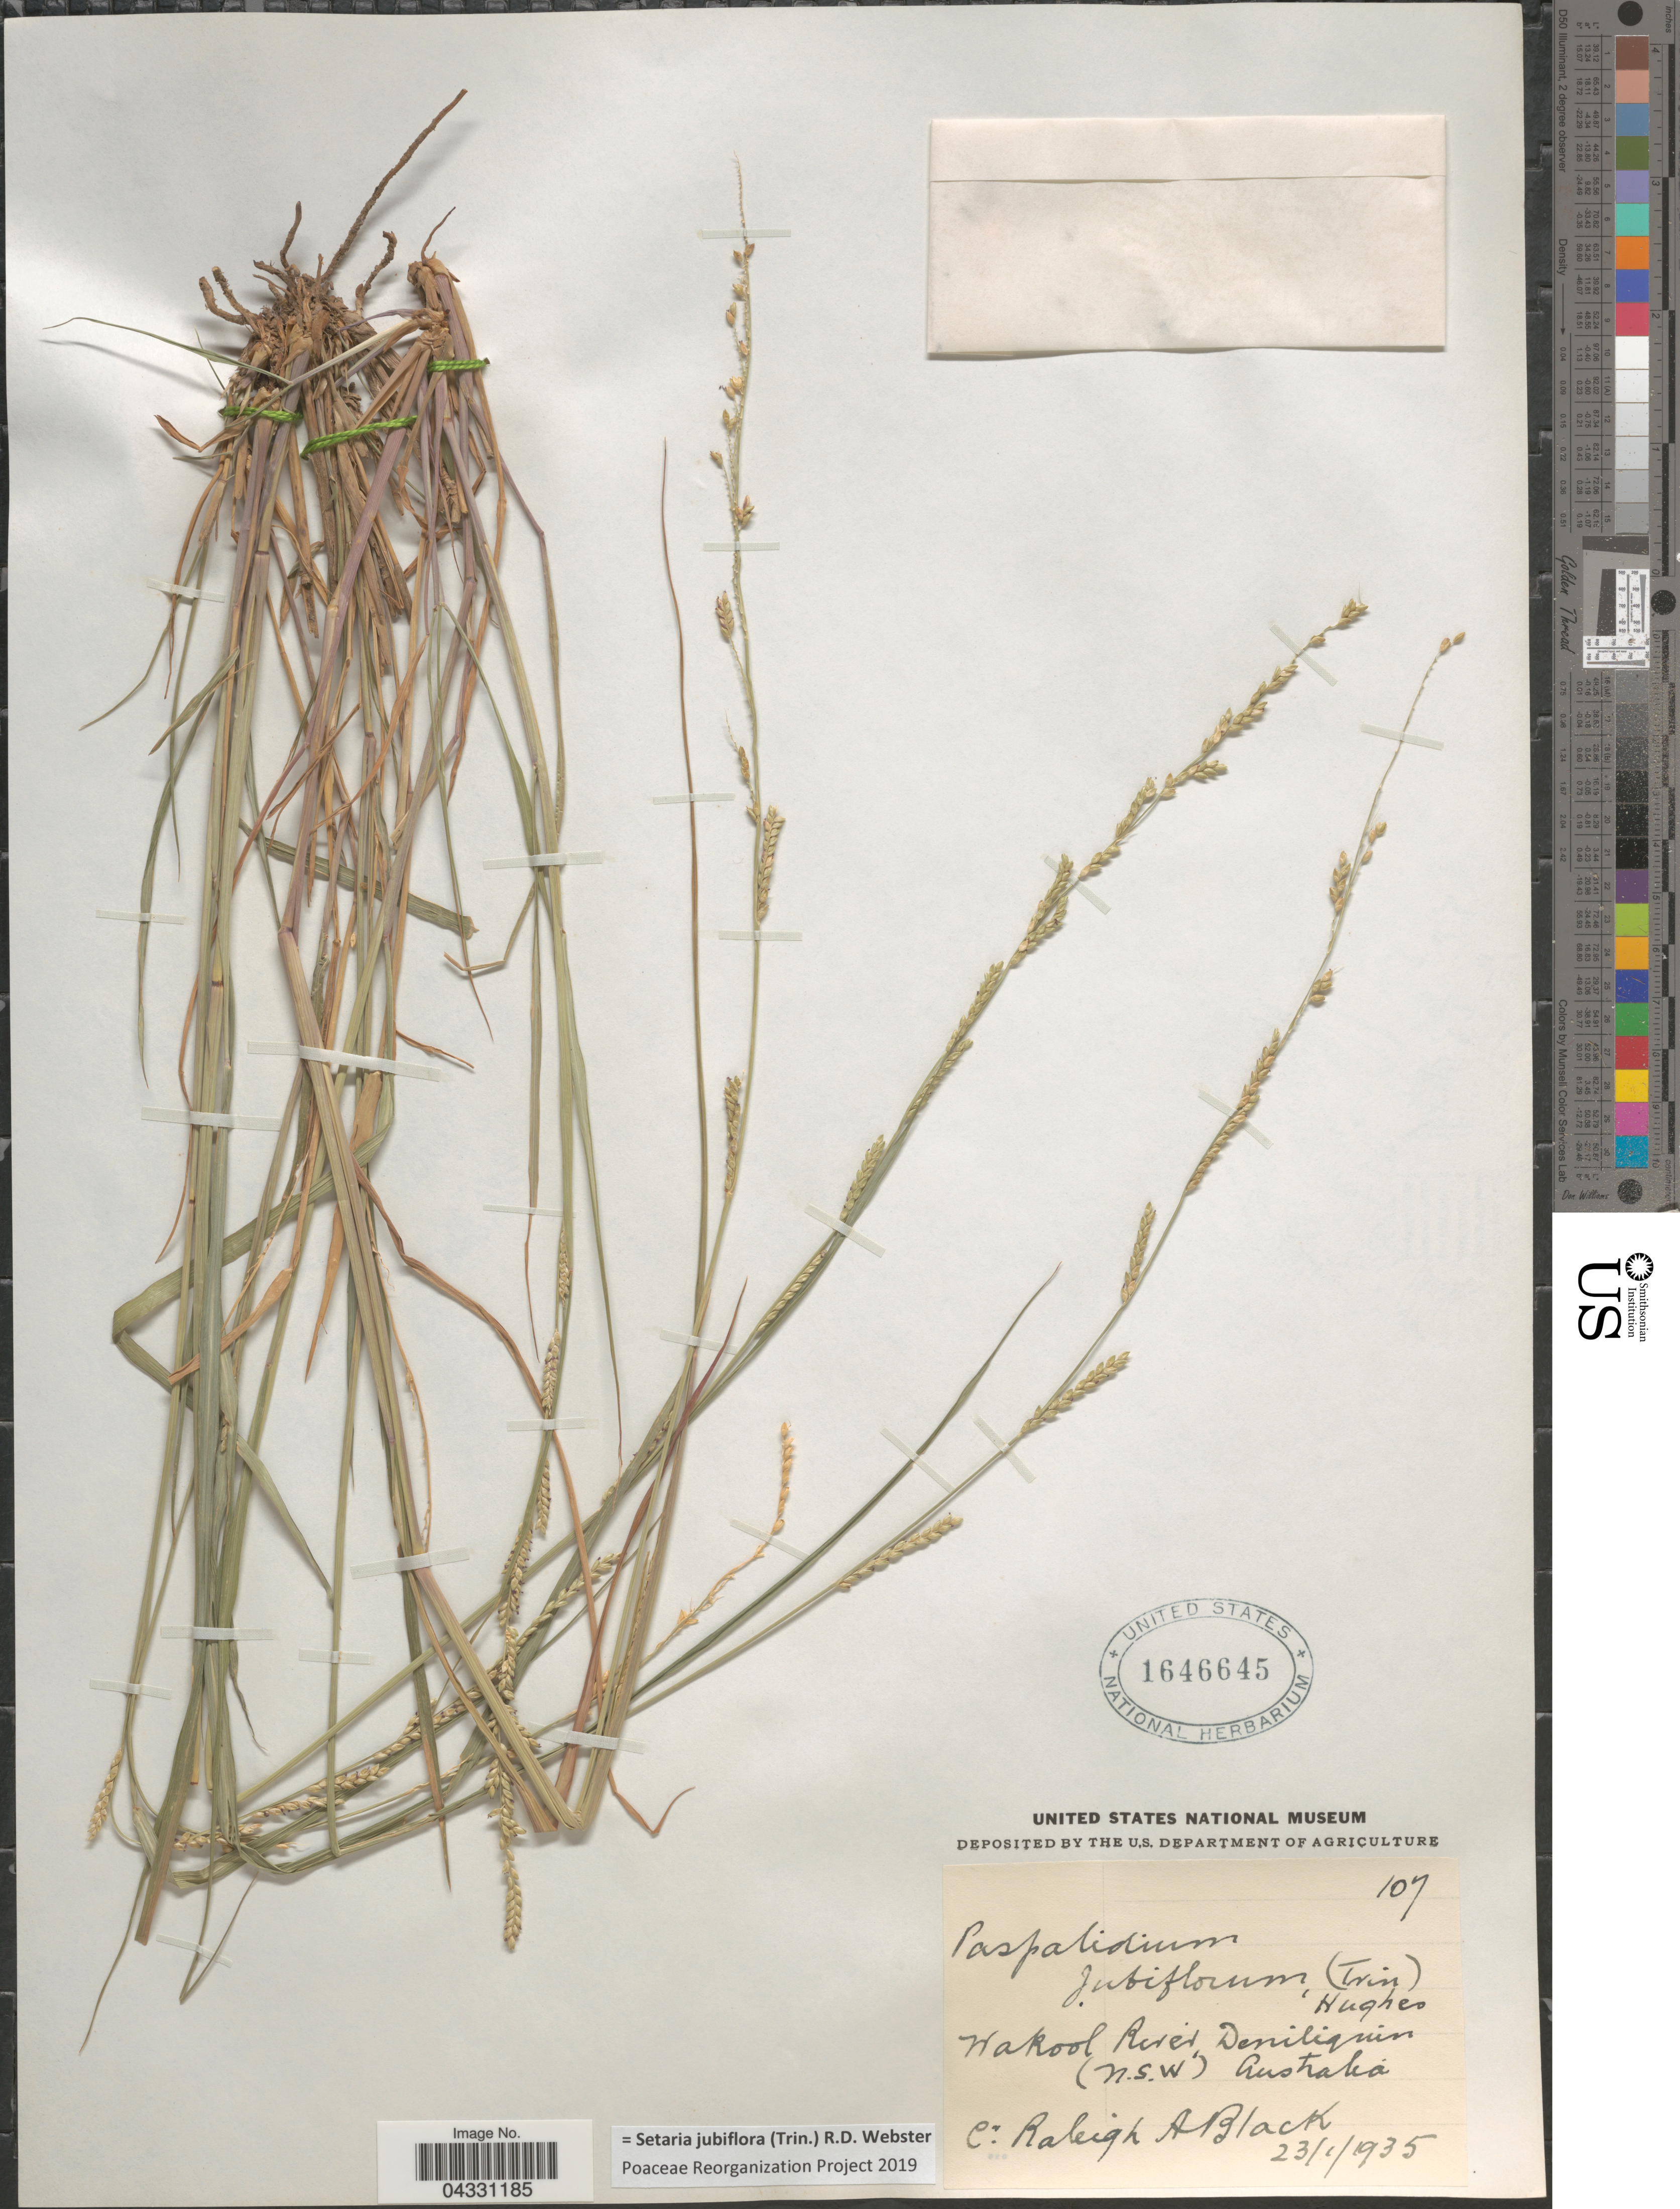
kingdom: Plantae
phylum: Tracheophyta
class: Liliopsida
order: Poales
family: Poaceae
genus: Setaria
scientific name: Setaria jubiflora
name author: (Trin.) R.D. Webster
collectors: R. A. Black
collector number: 107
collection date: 1935-01-23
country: Australia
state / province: New South Wales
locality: Wakool River, Deniliquin.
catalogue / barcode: US 1646645